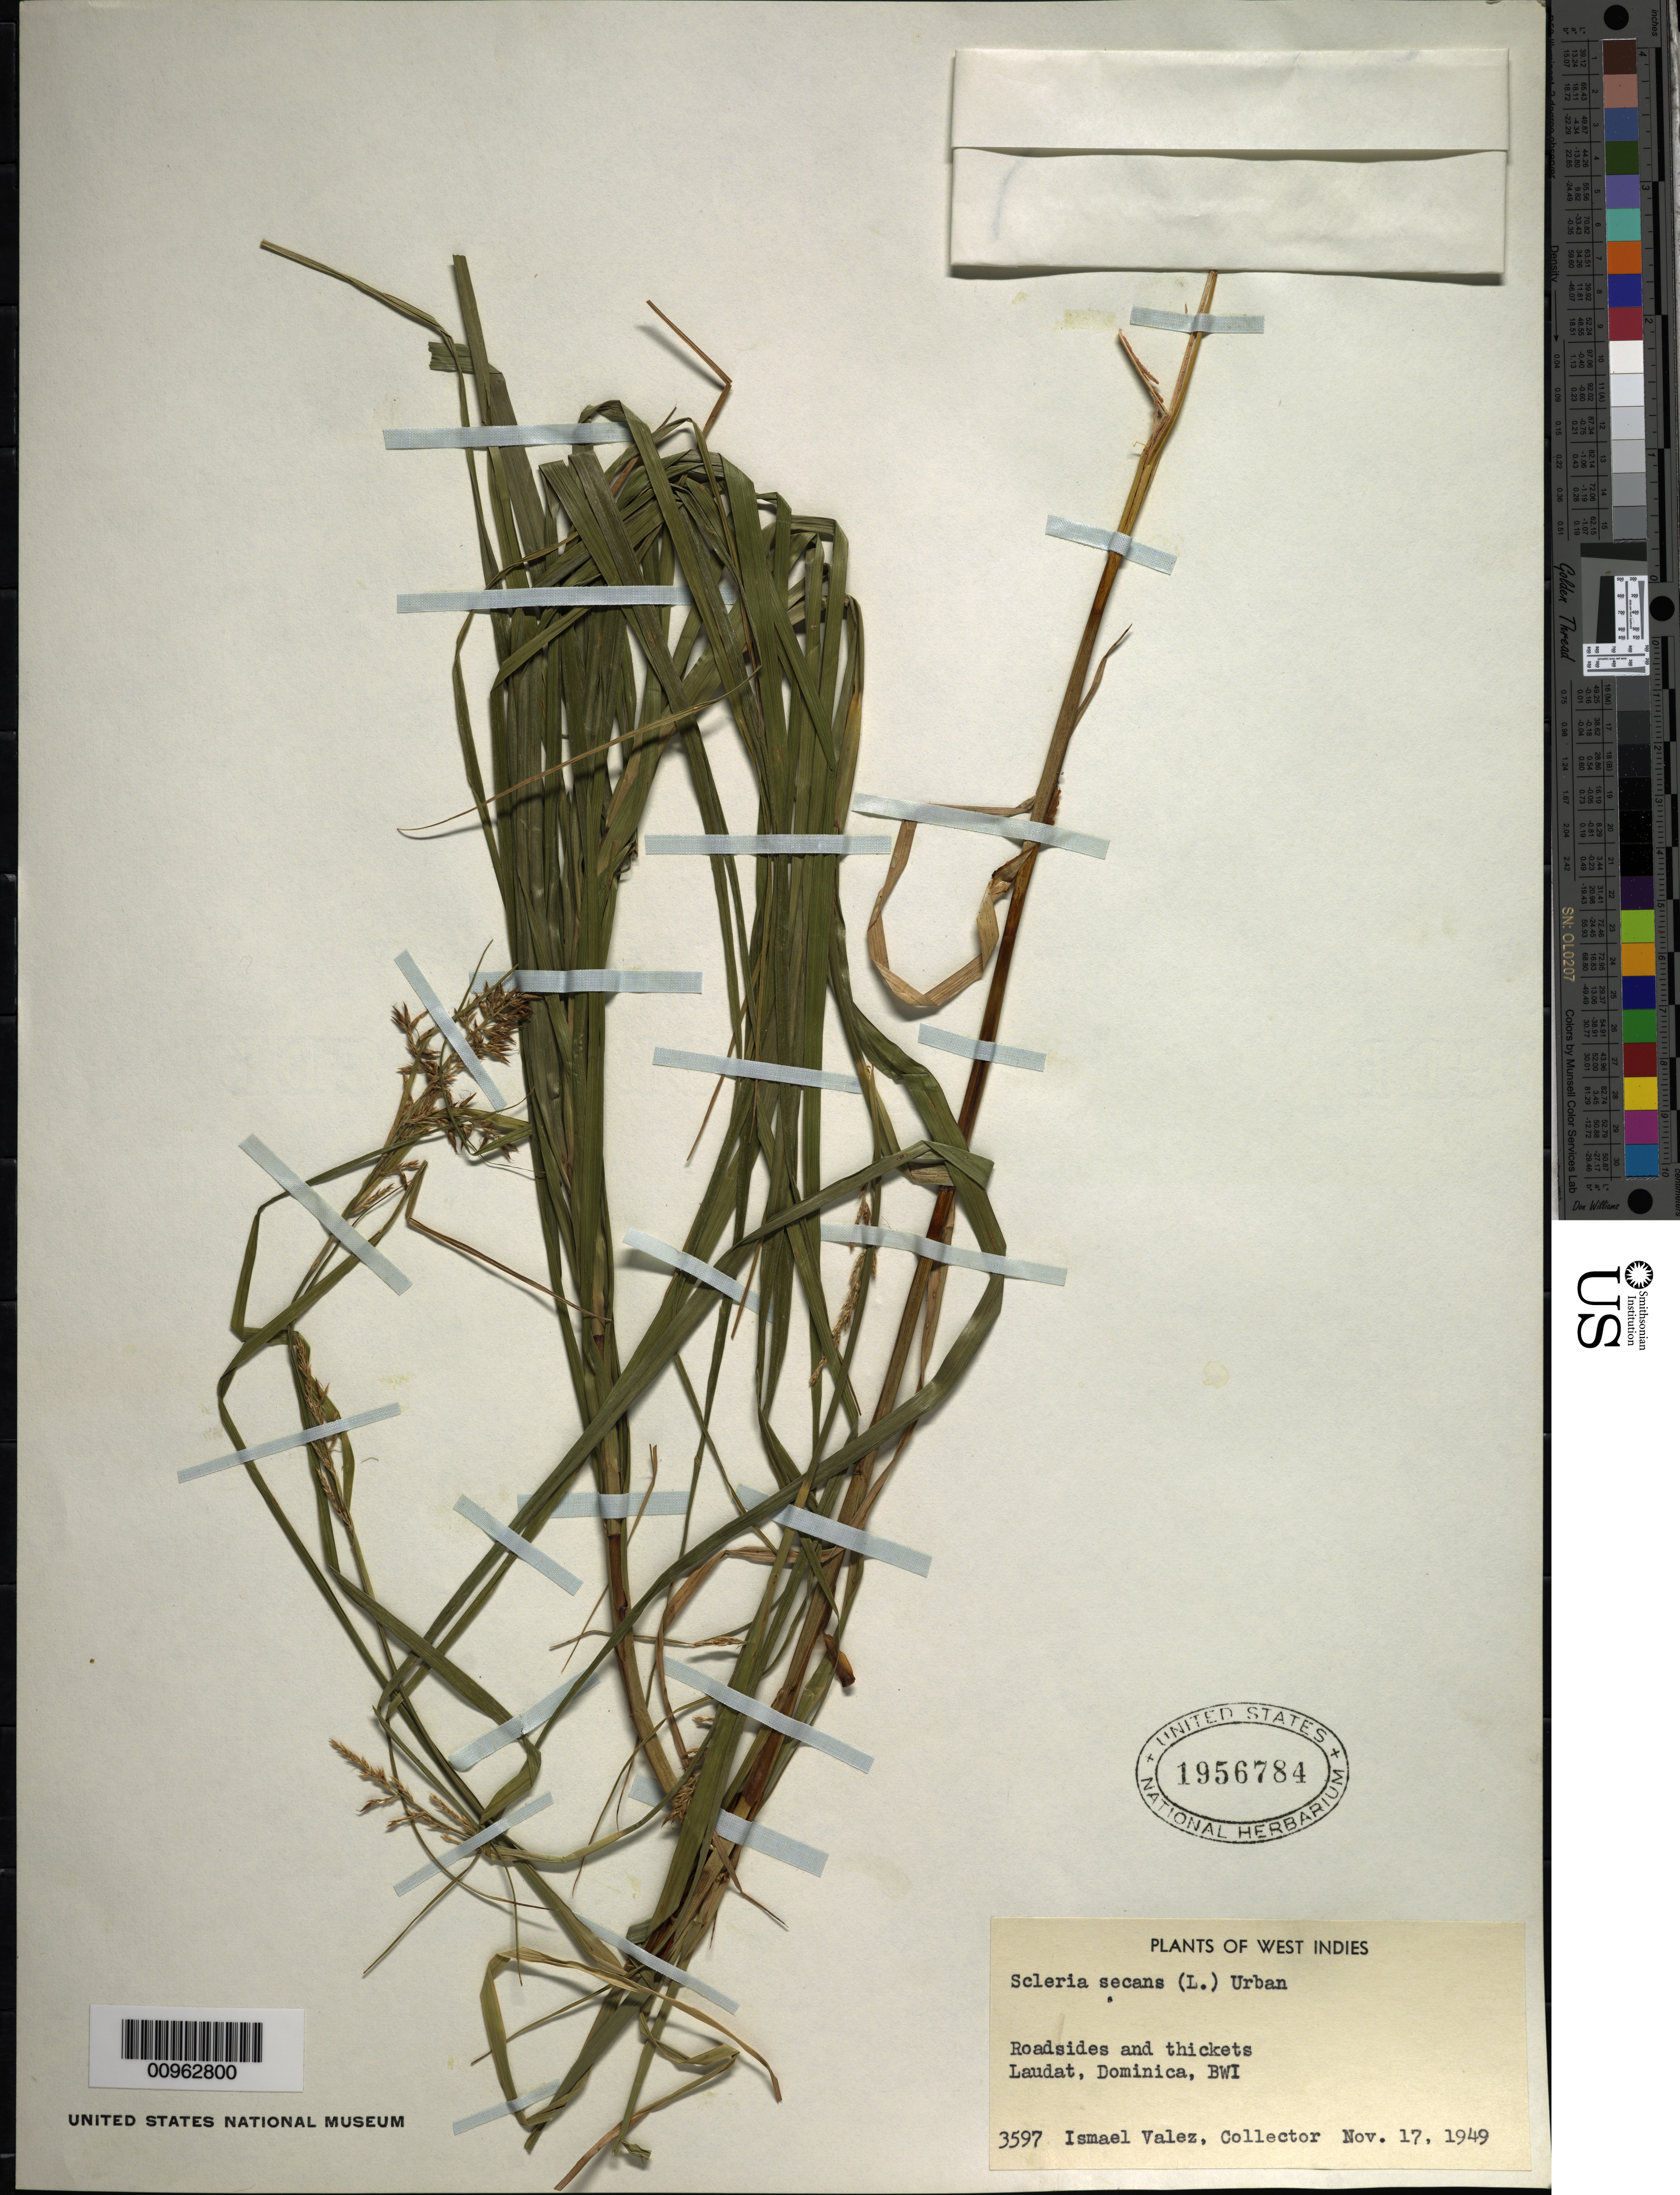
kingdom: Plantae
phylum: Tracheophyta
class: Liliopsida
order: Poales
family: Cyperaceae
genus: Scleria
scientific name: Scleria secans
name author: (L.) Urb.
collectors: I. Valez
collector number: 3597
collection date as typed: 17 Nov 1949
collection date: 1949-11-17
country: Dominica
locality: Laudat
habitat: Roadsides and thickets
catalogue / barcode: US 1956784